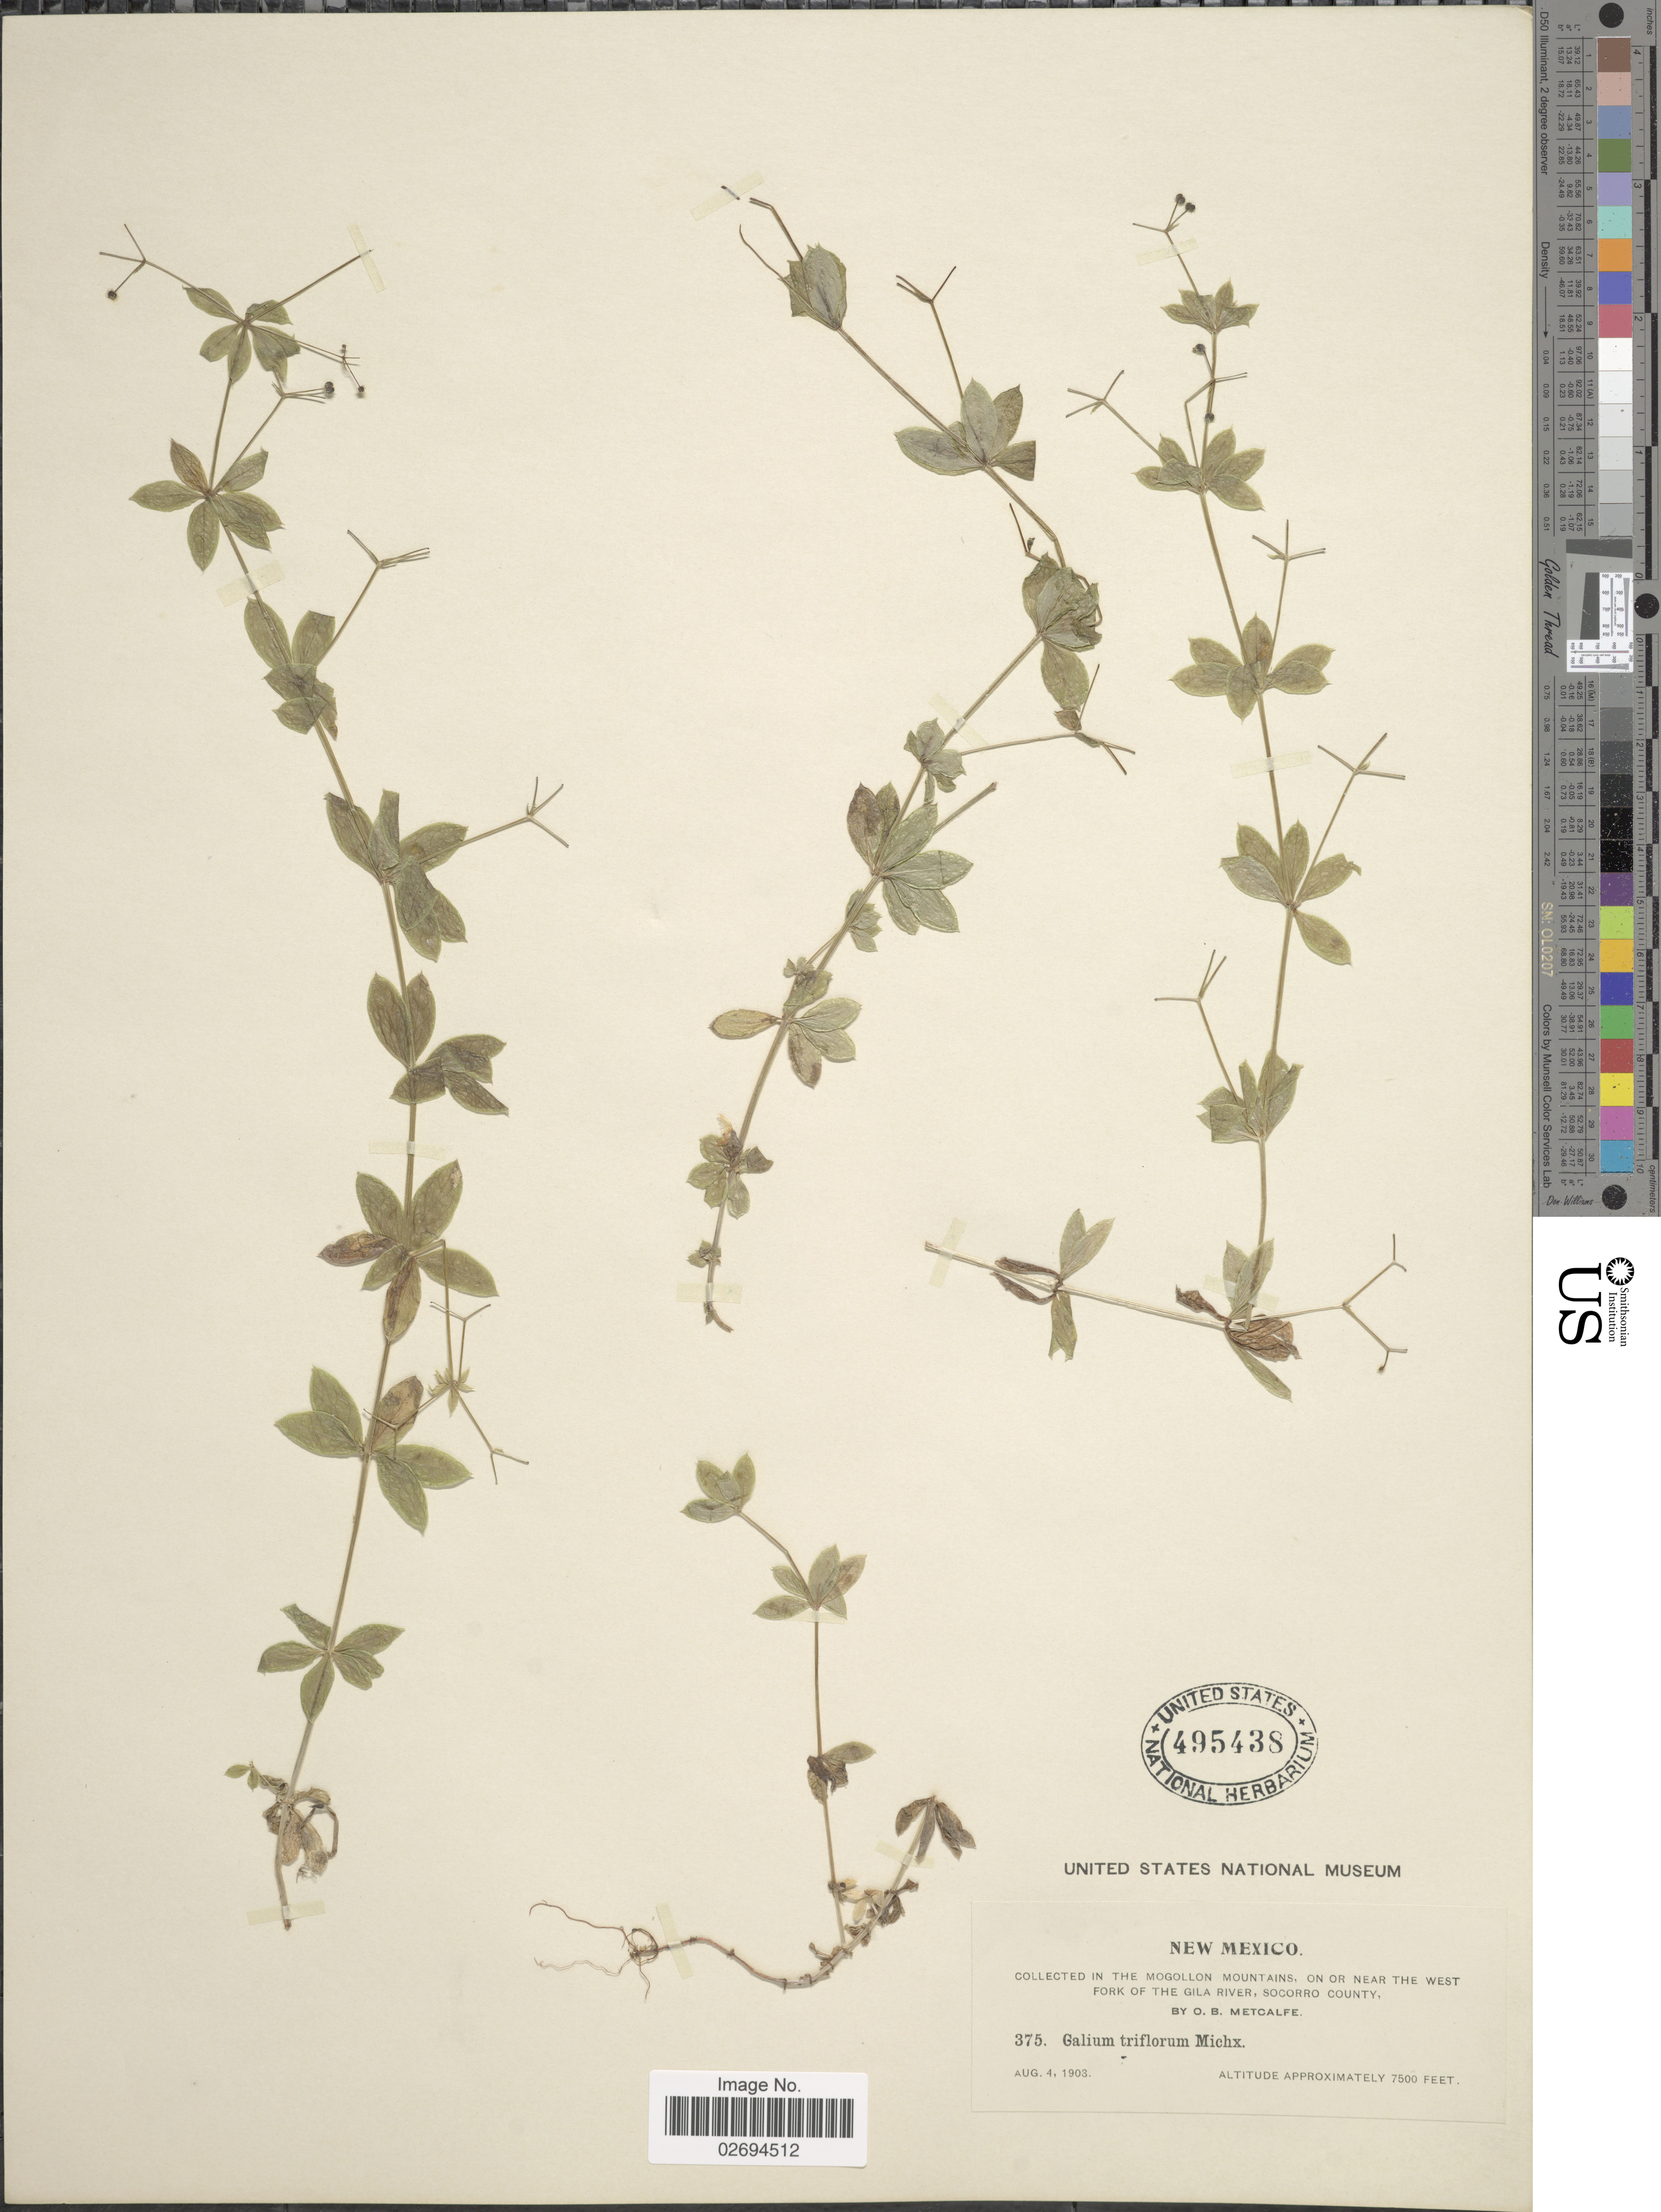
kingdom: Plantae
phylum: Tracheophyta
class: Magnoliopsida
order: Gentianales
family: Rubiaceae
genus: Galium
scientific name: Galium triflorum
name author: Michx.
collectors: O. B. Metcalfe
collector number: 375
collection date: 1903-08-04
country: United States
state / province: New Mexico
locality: Mogollon Mountains, on or near the west fork of the Gila River, Socorro County.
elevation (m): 2286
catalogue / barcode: US 495438